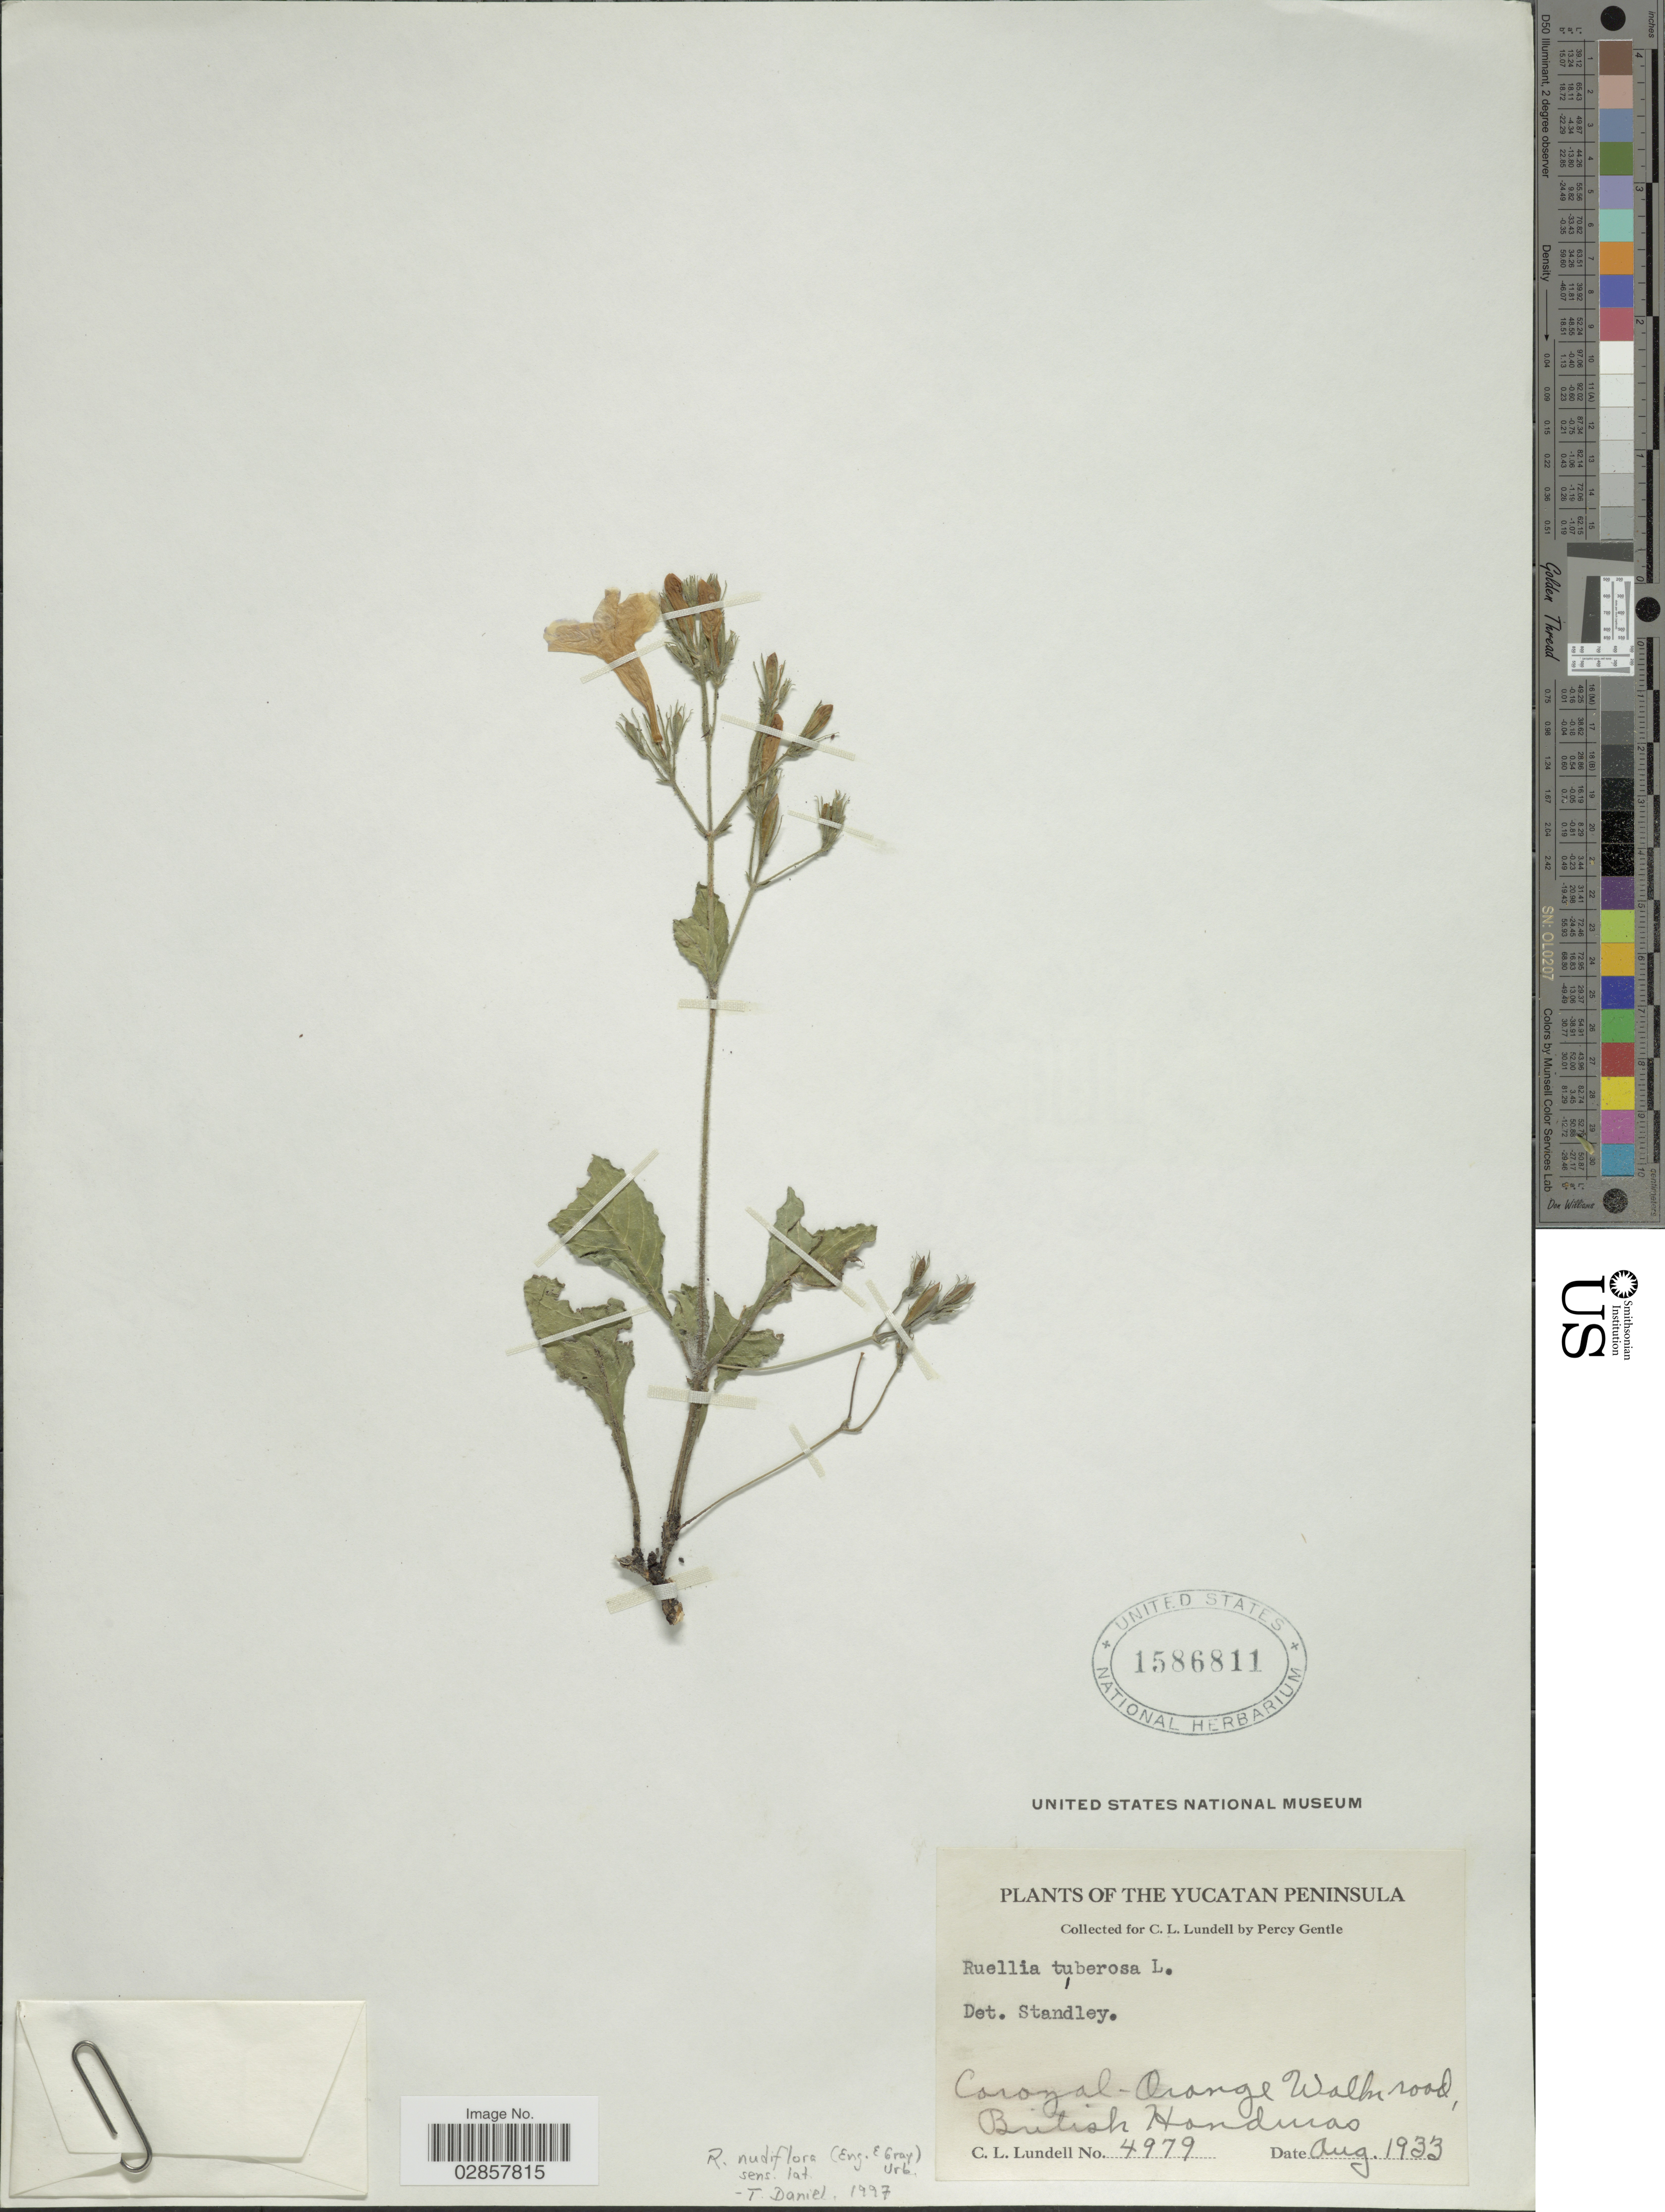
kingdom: Plantae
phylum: Tracheophyta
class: Magnoliopsida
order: Lamiales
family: Acanthaceae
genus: Ruellia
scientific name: Ruellia nudiflora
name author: (Engelm. & A. Gray) Urb.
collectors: C. L. Lundell & P. H. Gentle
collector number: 4979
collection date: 1933-08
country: Belize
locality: Yucatan Peninsula. Corozal-Orange Walk road, British Honduras.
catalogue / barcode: US 1586811